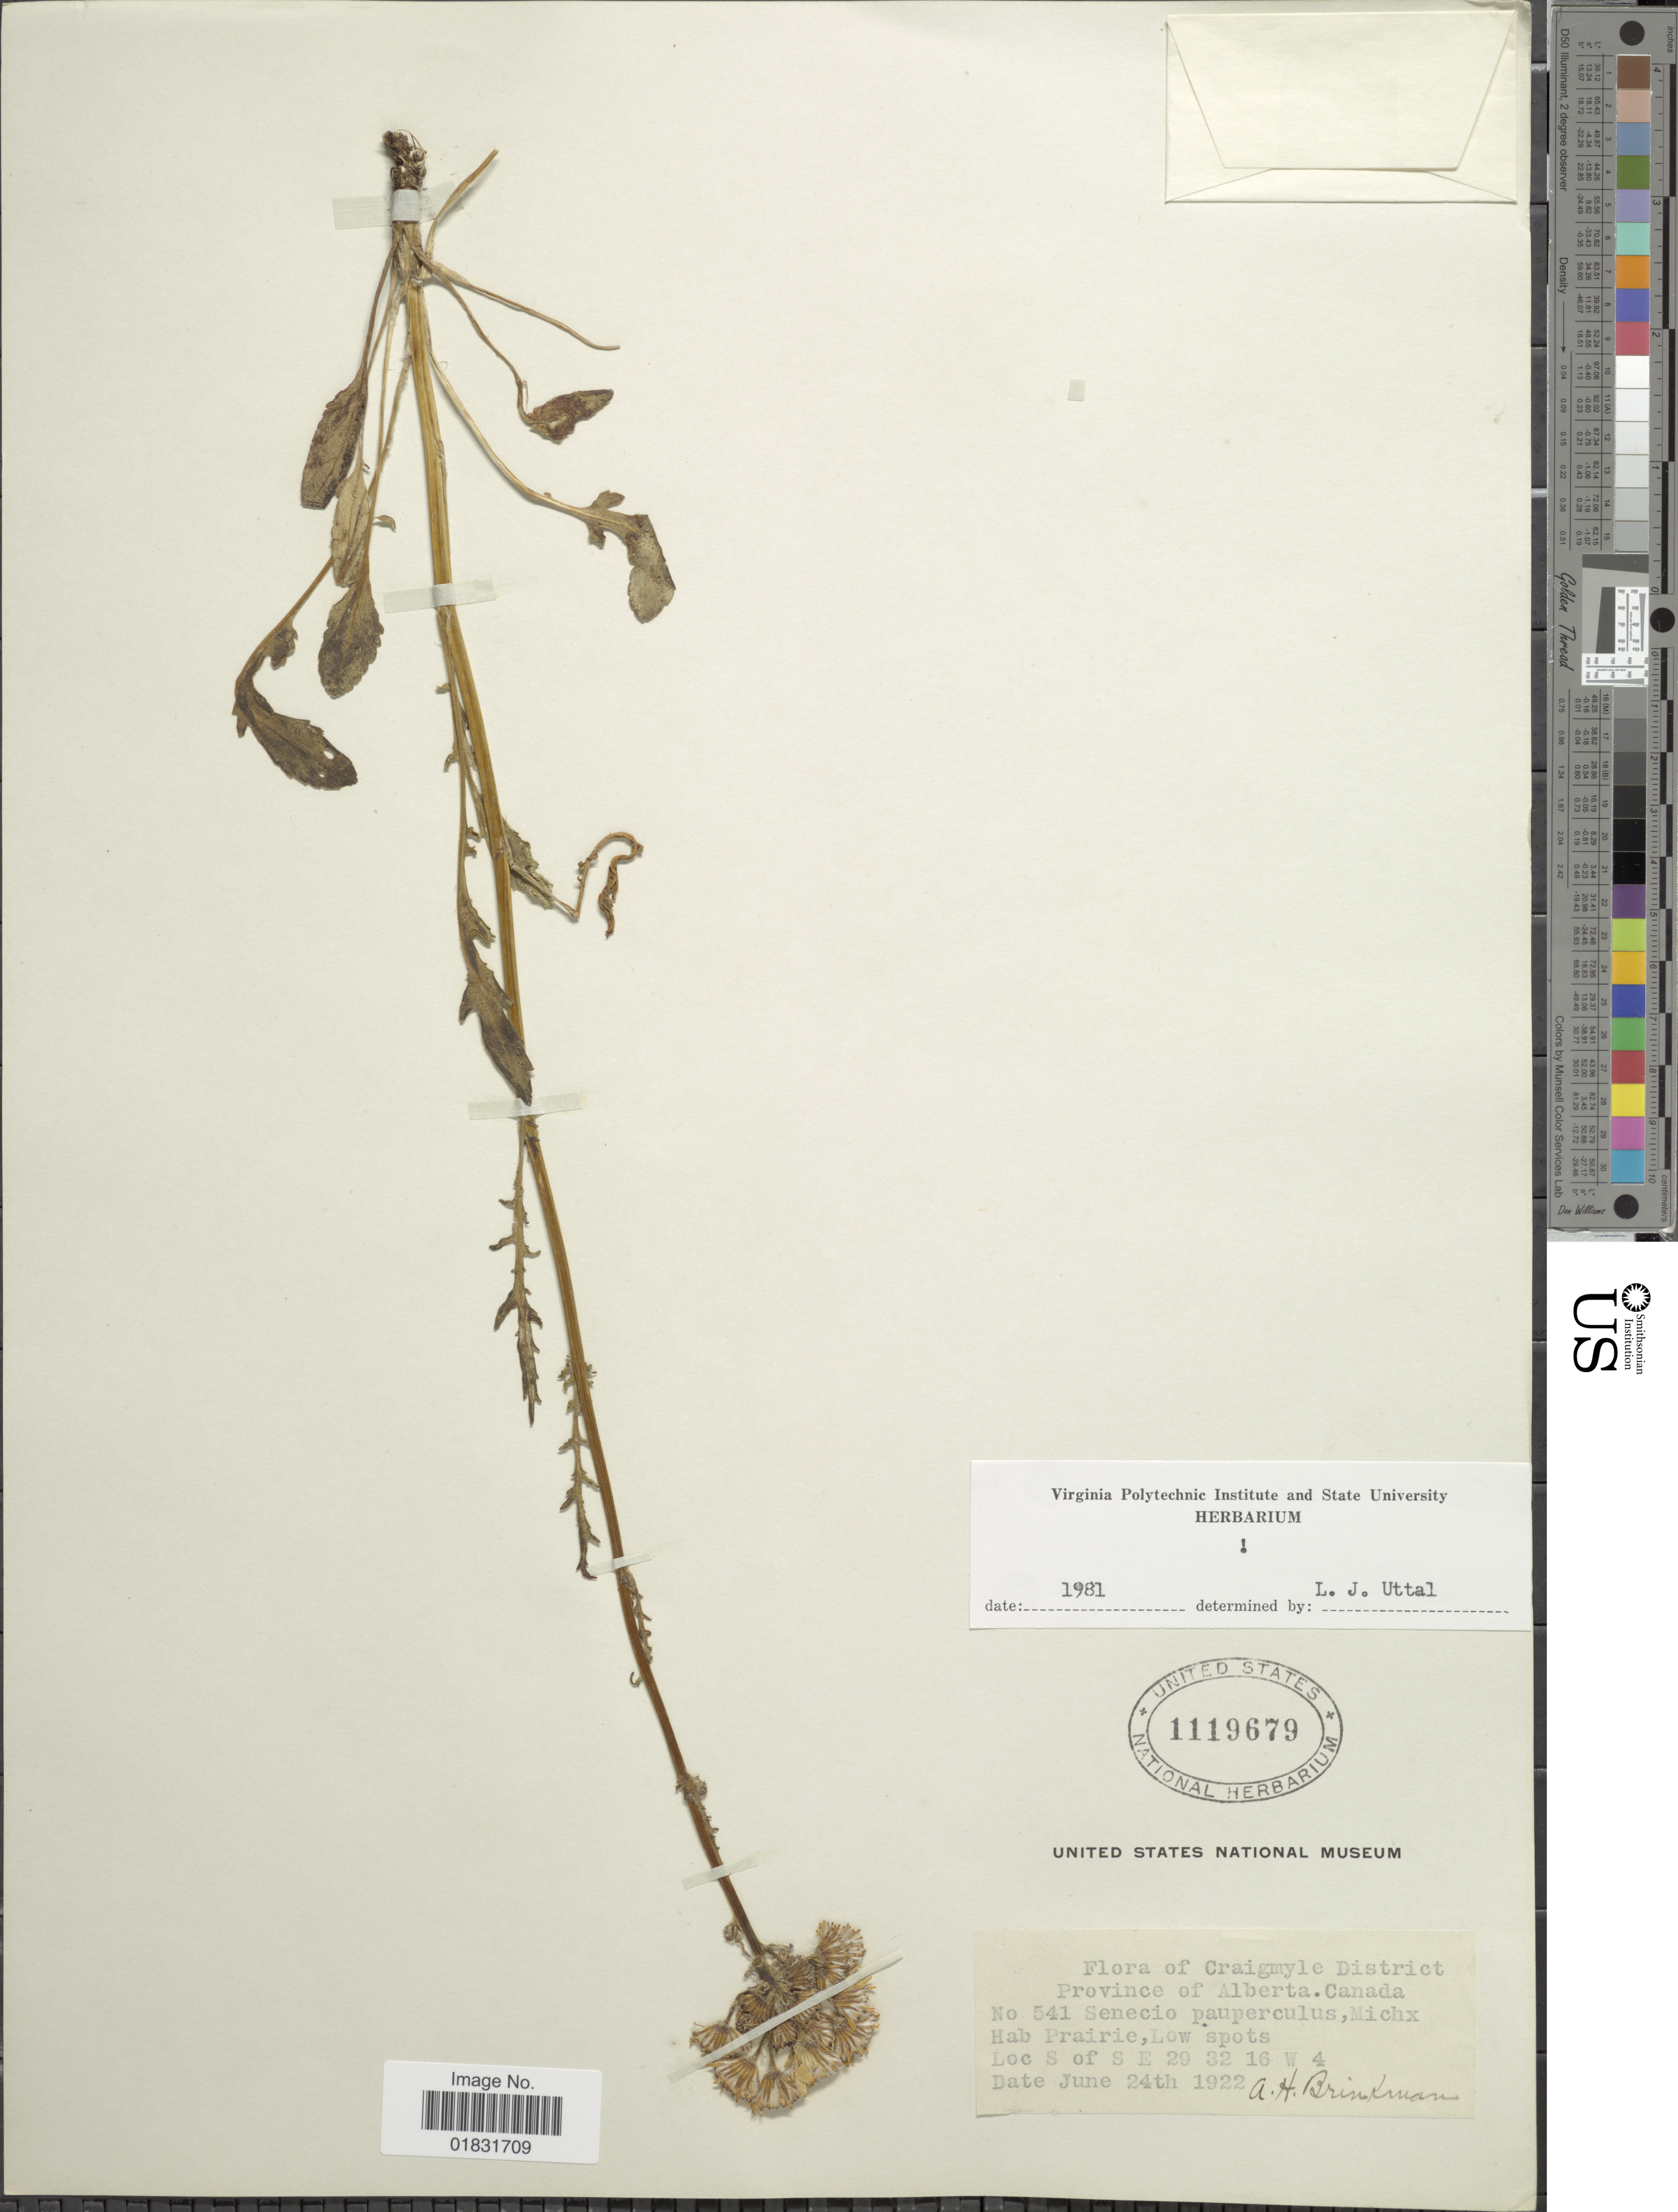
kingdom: Plantae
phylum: Tracheophyta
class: Magnoliopsida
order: Asterales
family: Asteraceae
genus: Packera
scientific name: Packera paupercula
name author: (Michx.) Á. Löve & D. Löve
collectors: A. Brinkman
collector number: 541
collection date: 1922-06-24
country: Canada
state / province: Alberta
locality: Prairie, Low spots, S of S E 29 32 16 W 4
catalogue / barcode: US 1119679